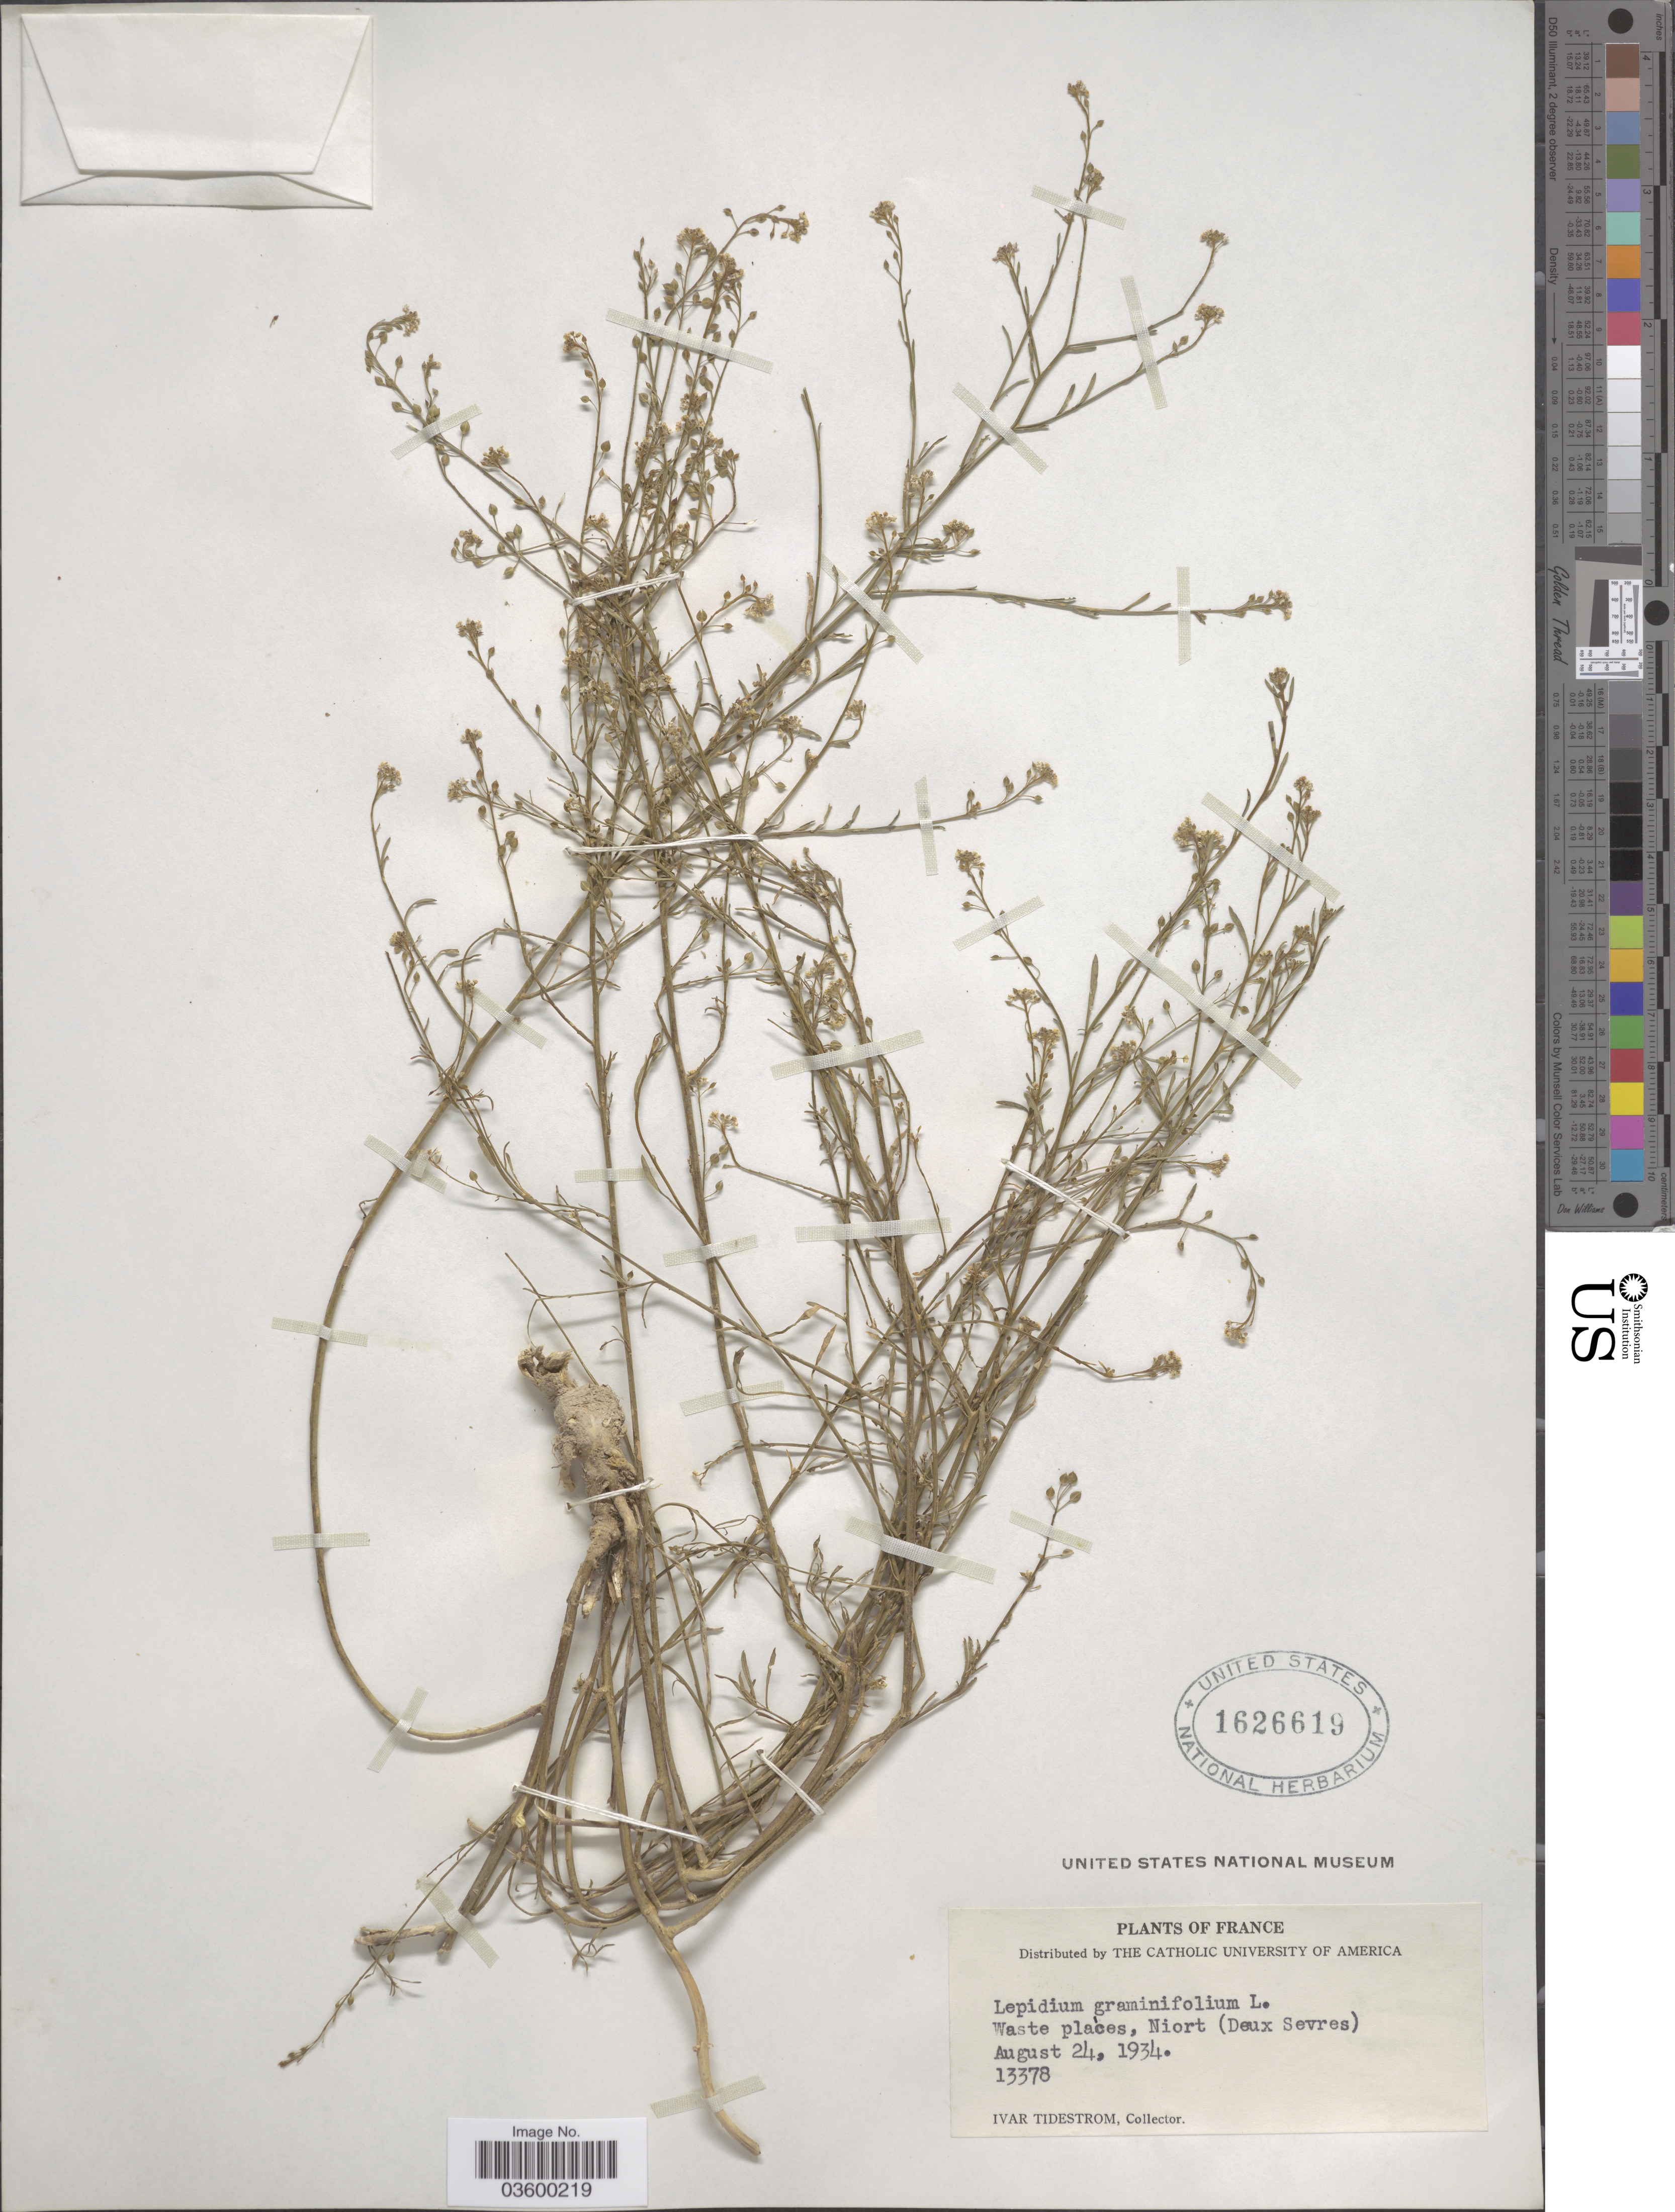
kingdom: Plantae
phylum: Tracheophyta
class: Magnoliopsida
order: Brassicales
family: Brassicaceae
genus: Lepidium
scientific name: Lepidium graminifolium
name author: L.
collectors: I. F. Tidestrom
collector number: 13378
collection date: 1934-08-24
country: France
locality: Niort (Deux Sevres).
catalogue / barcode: US 1626619